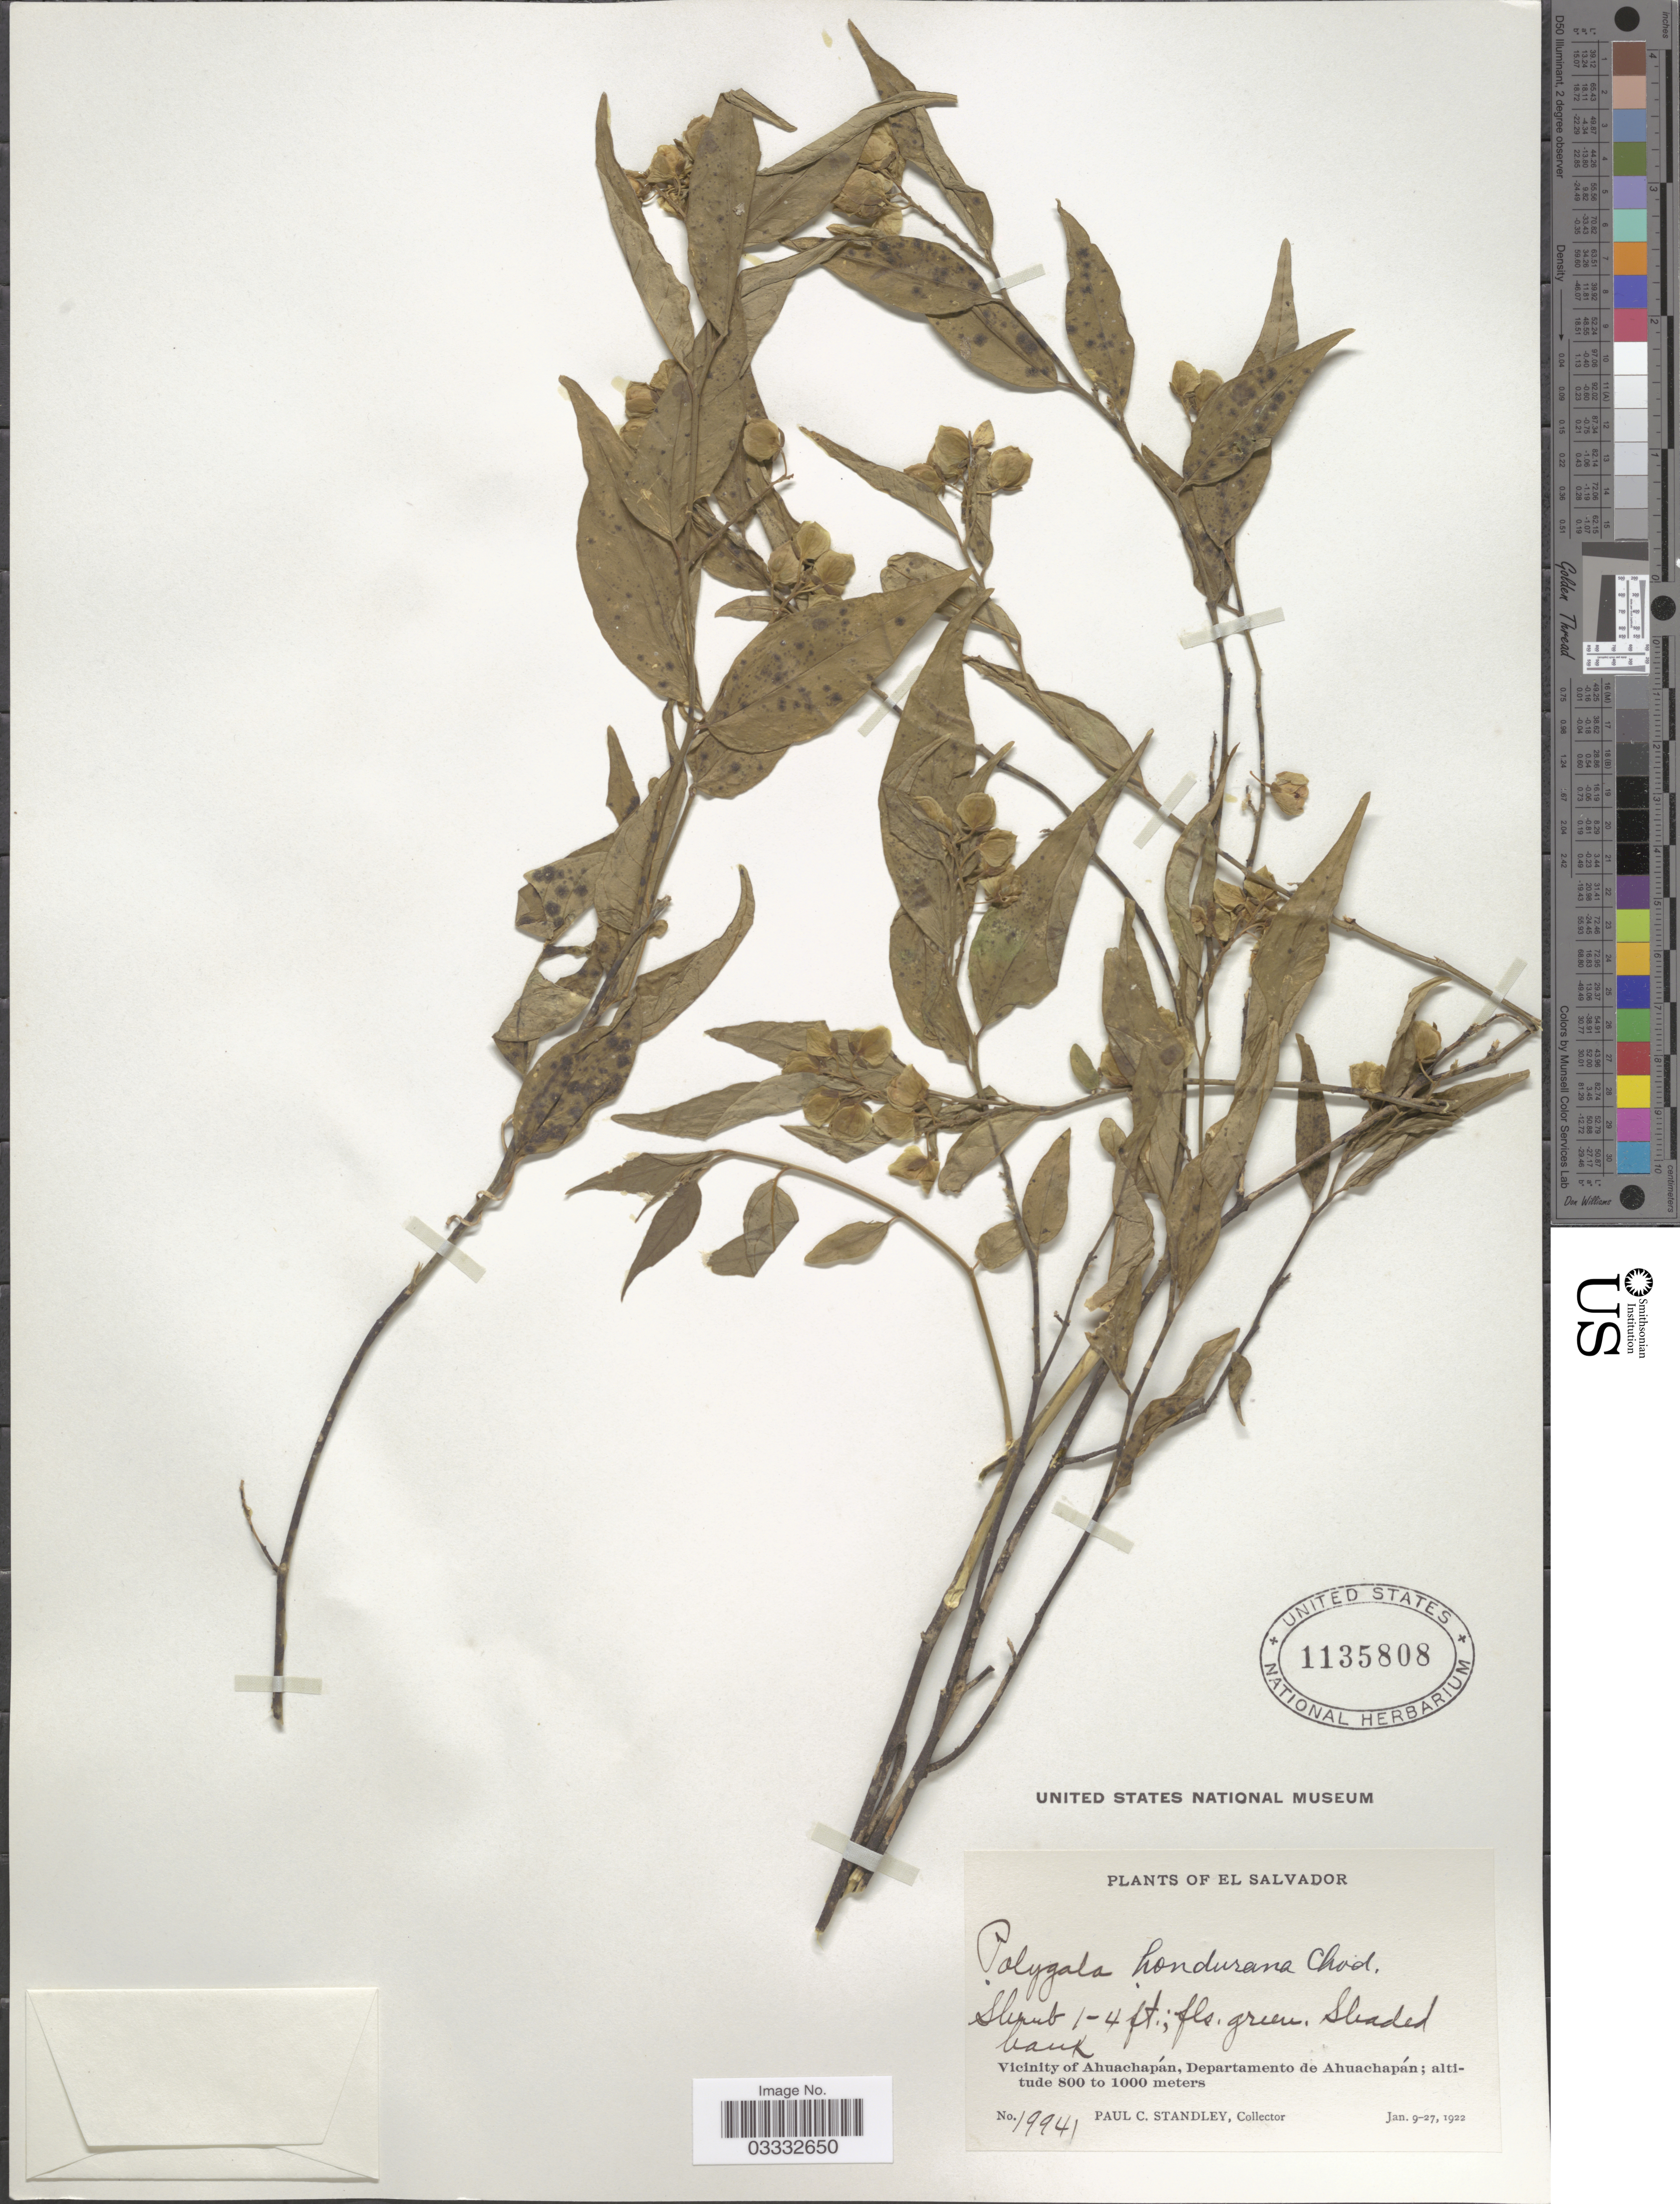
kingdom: Plantae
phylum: Tracheophyta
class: Magnoliopsida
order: Fabales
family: Polygalaceae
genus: Asemeia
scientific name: Asemeia hondurana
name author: (Chodat) J.F.B. Pastore & J.R. Abbott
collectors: P. C. Standley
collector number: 19941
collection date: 1922-01-09/1922-01-27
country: El Salvador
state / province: Ahuachapan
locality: Vicinity of Ahuachapán, Departamento de Ahuachapán.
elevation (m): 800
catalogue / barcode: US 1135808